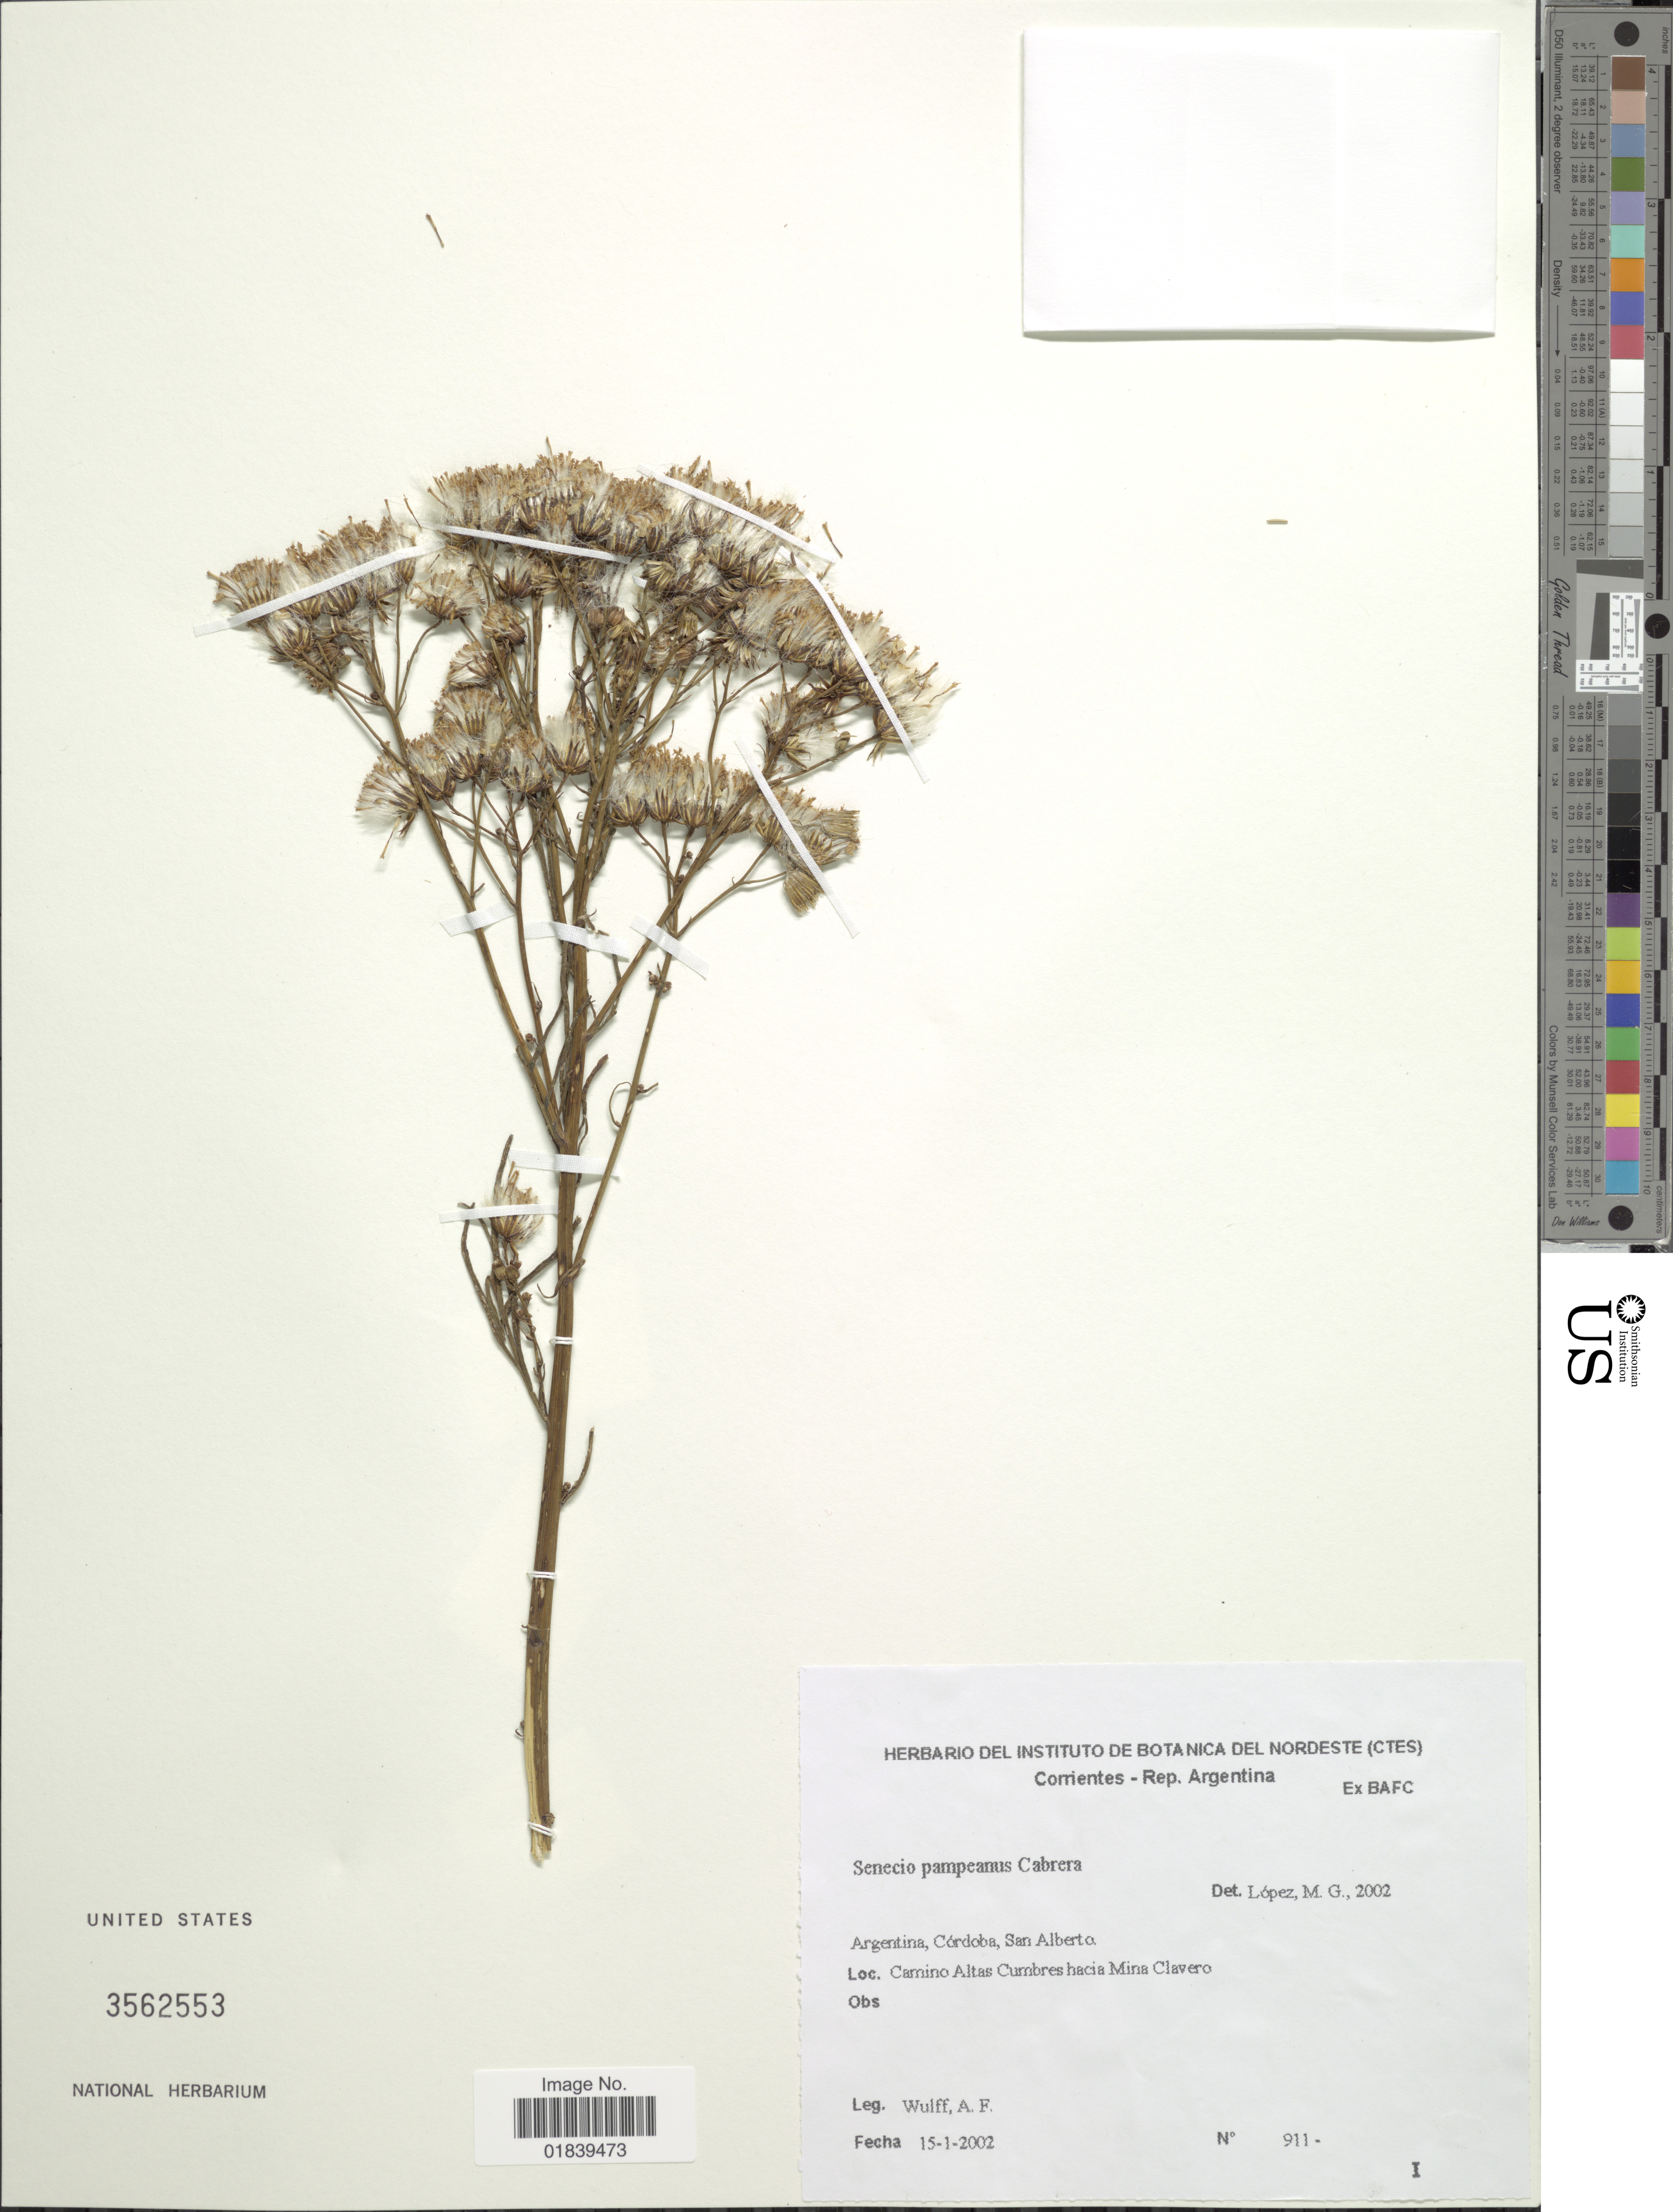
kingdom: Plantae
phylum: Tracheophyta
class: Magnoliopsida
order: Asterales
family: Asteraceae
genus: Senecio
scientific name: Senecio pampeanus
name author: Cabrera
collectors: A. Wulff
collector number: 911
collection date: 2002-01-15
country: Argentina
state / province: Cordoba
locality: San Alberto, Camino Altas Cumbres hacia Mina Clavero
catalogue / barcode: US 3562553